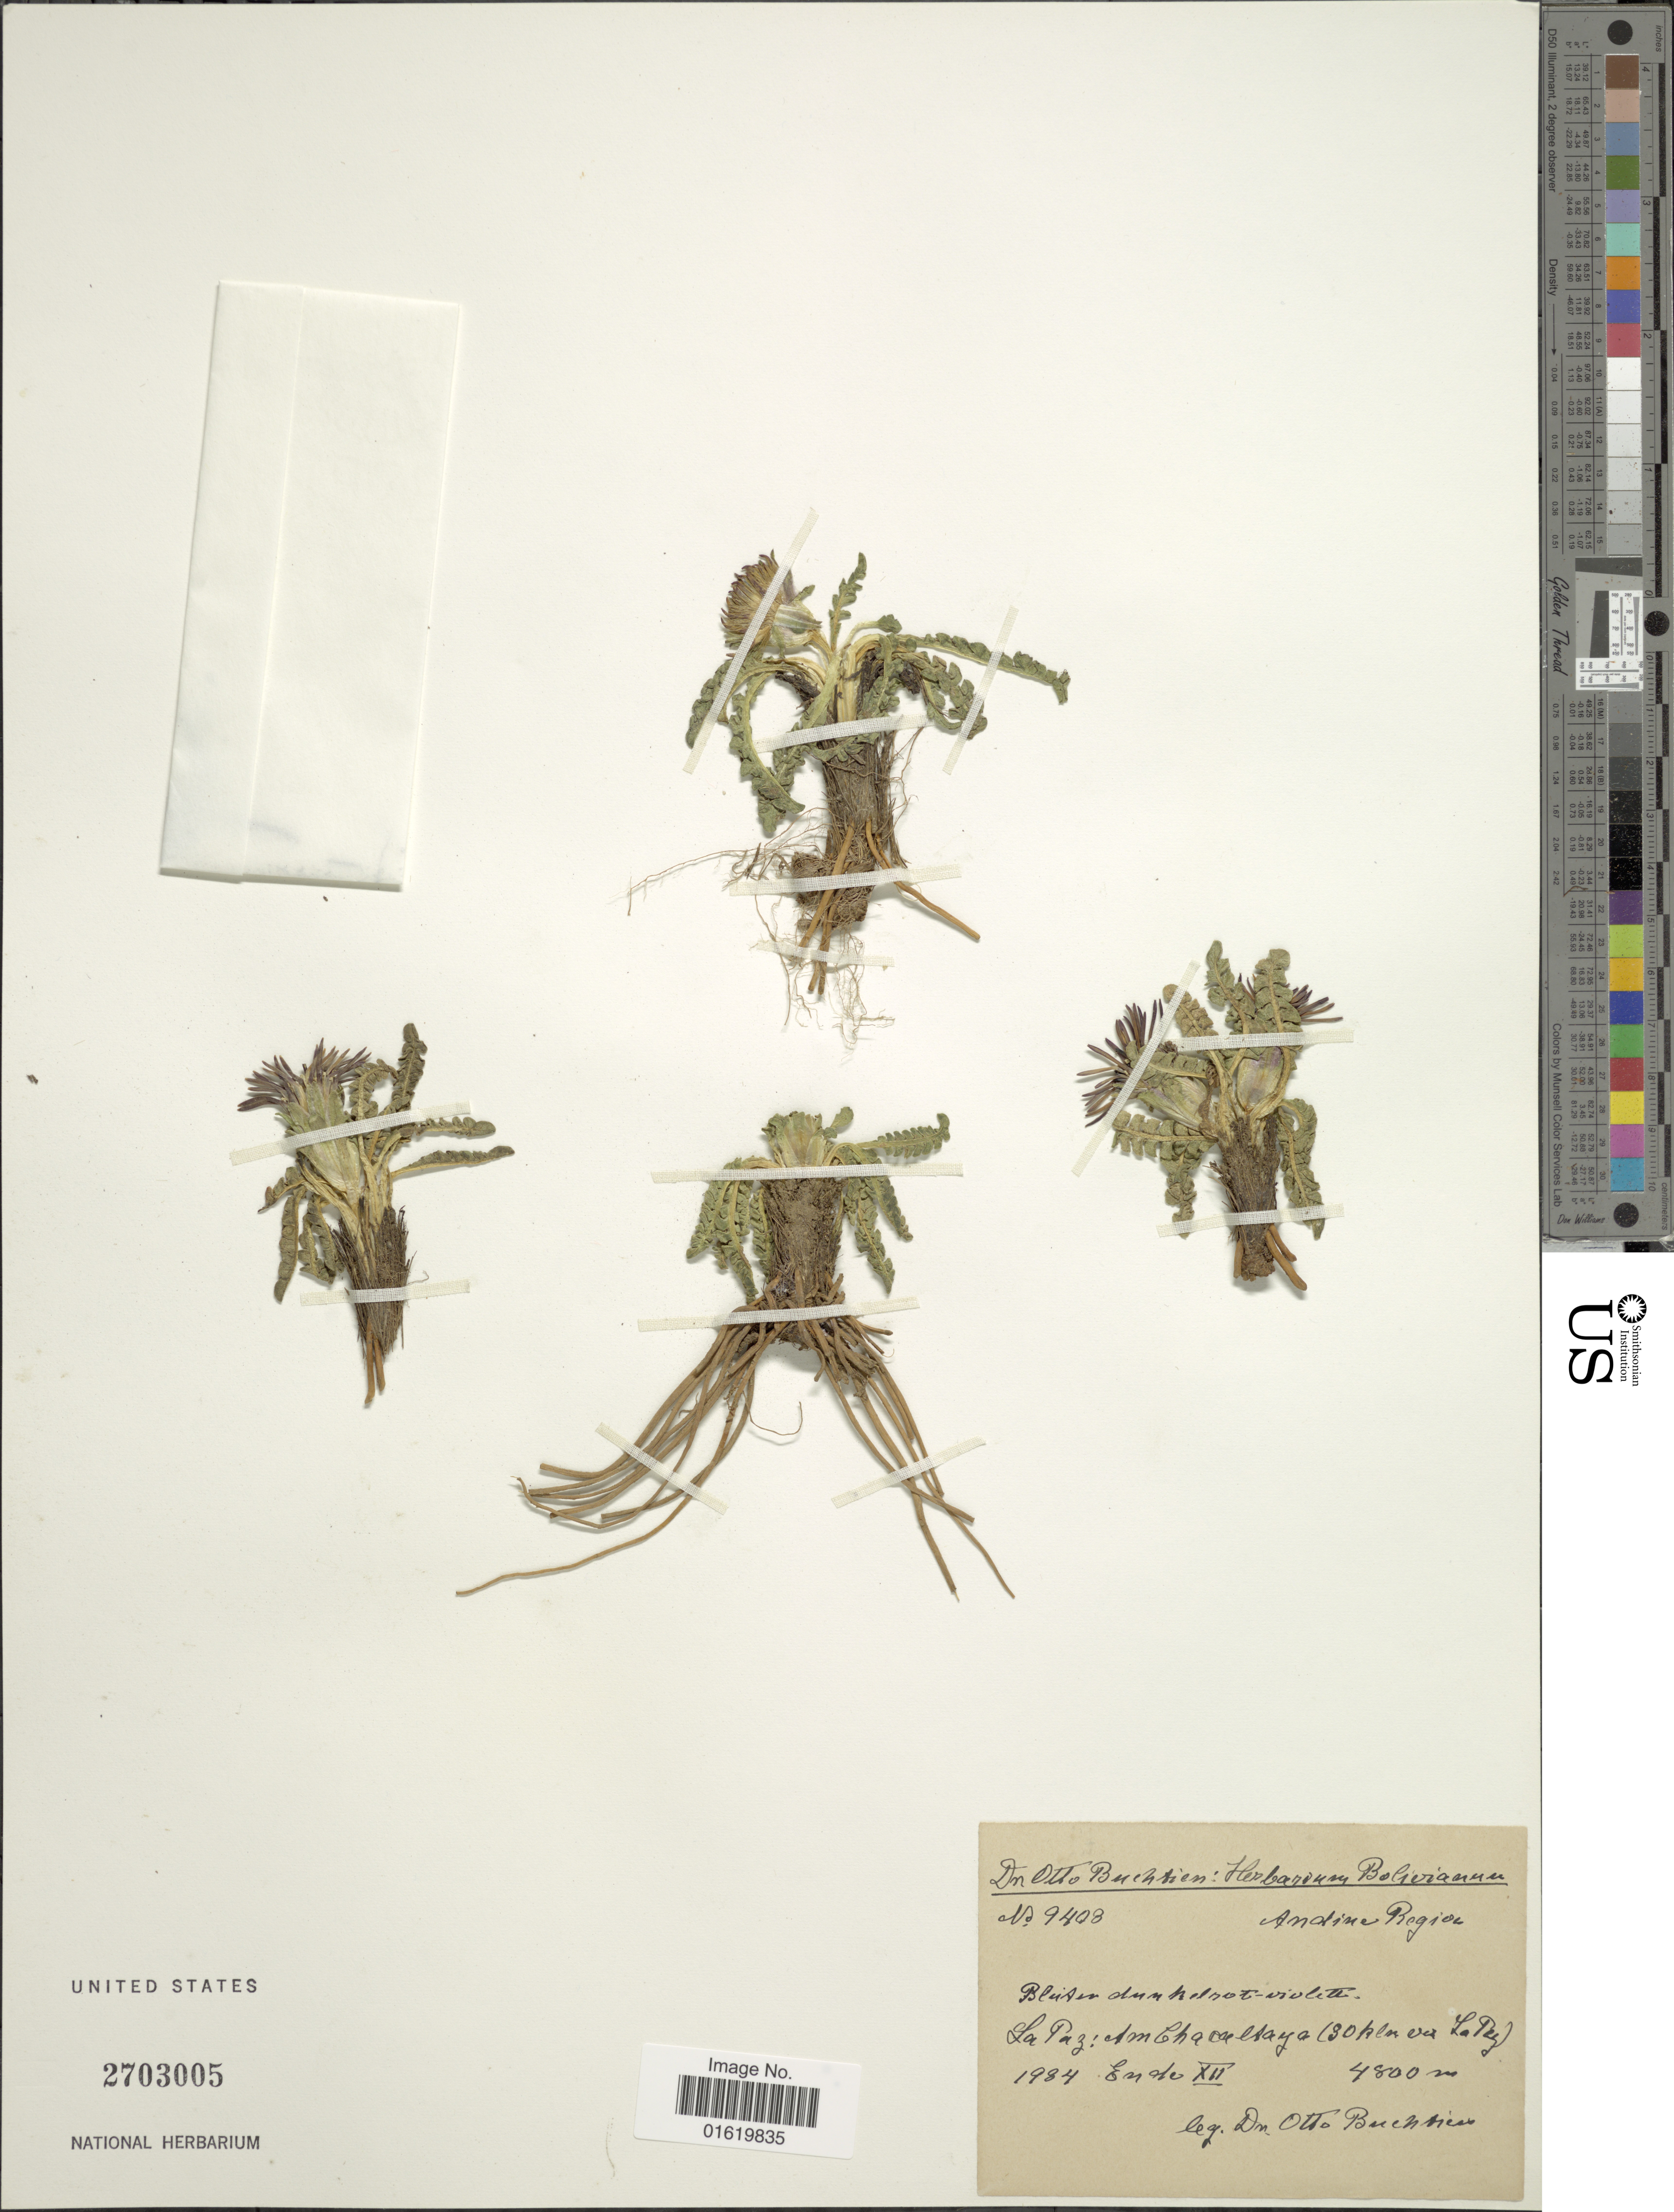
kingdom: Plantae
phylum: Tracheophyta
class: Magnoliopsida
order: Asterales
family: Asteraceae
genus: Perezia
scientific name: Perezia sp.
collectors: O. Buchtien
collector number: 9408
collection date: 1984-12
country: Bolivia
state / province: La Paz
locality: Andine Region. Chacaltaya (30 klm from La Paz).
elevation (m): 4800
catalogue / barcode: US 2703005